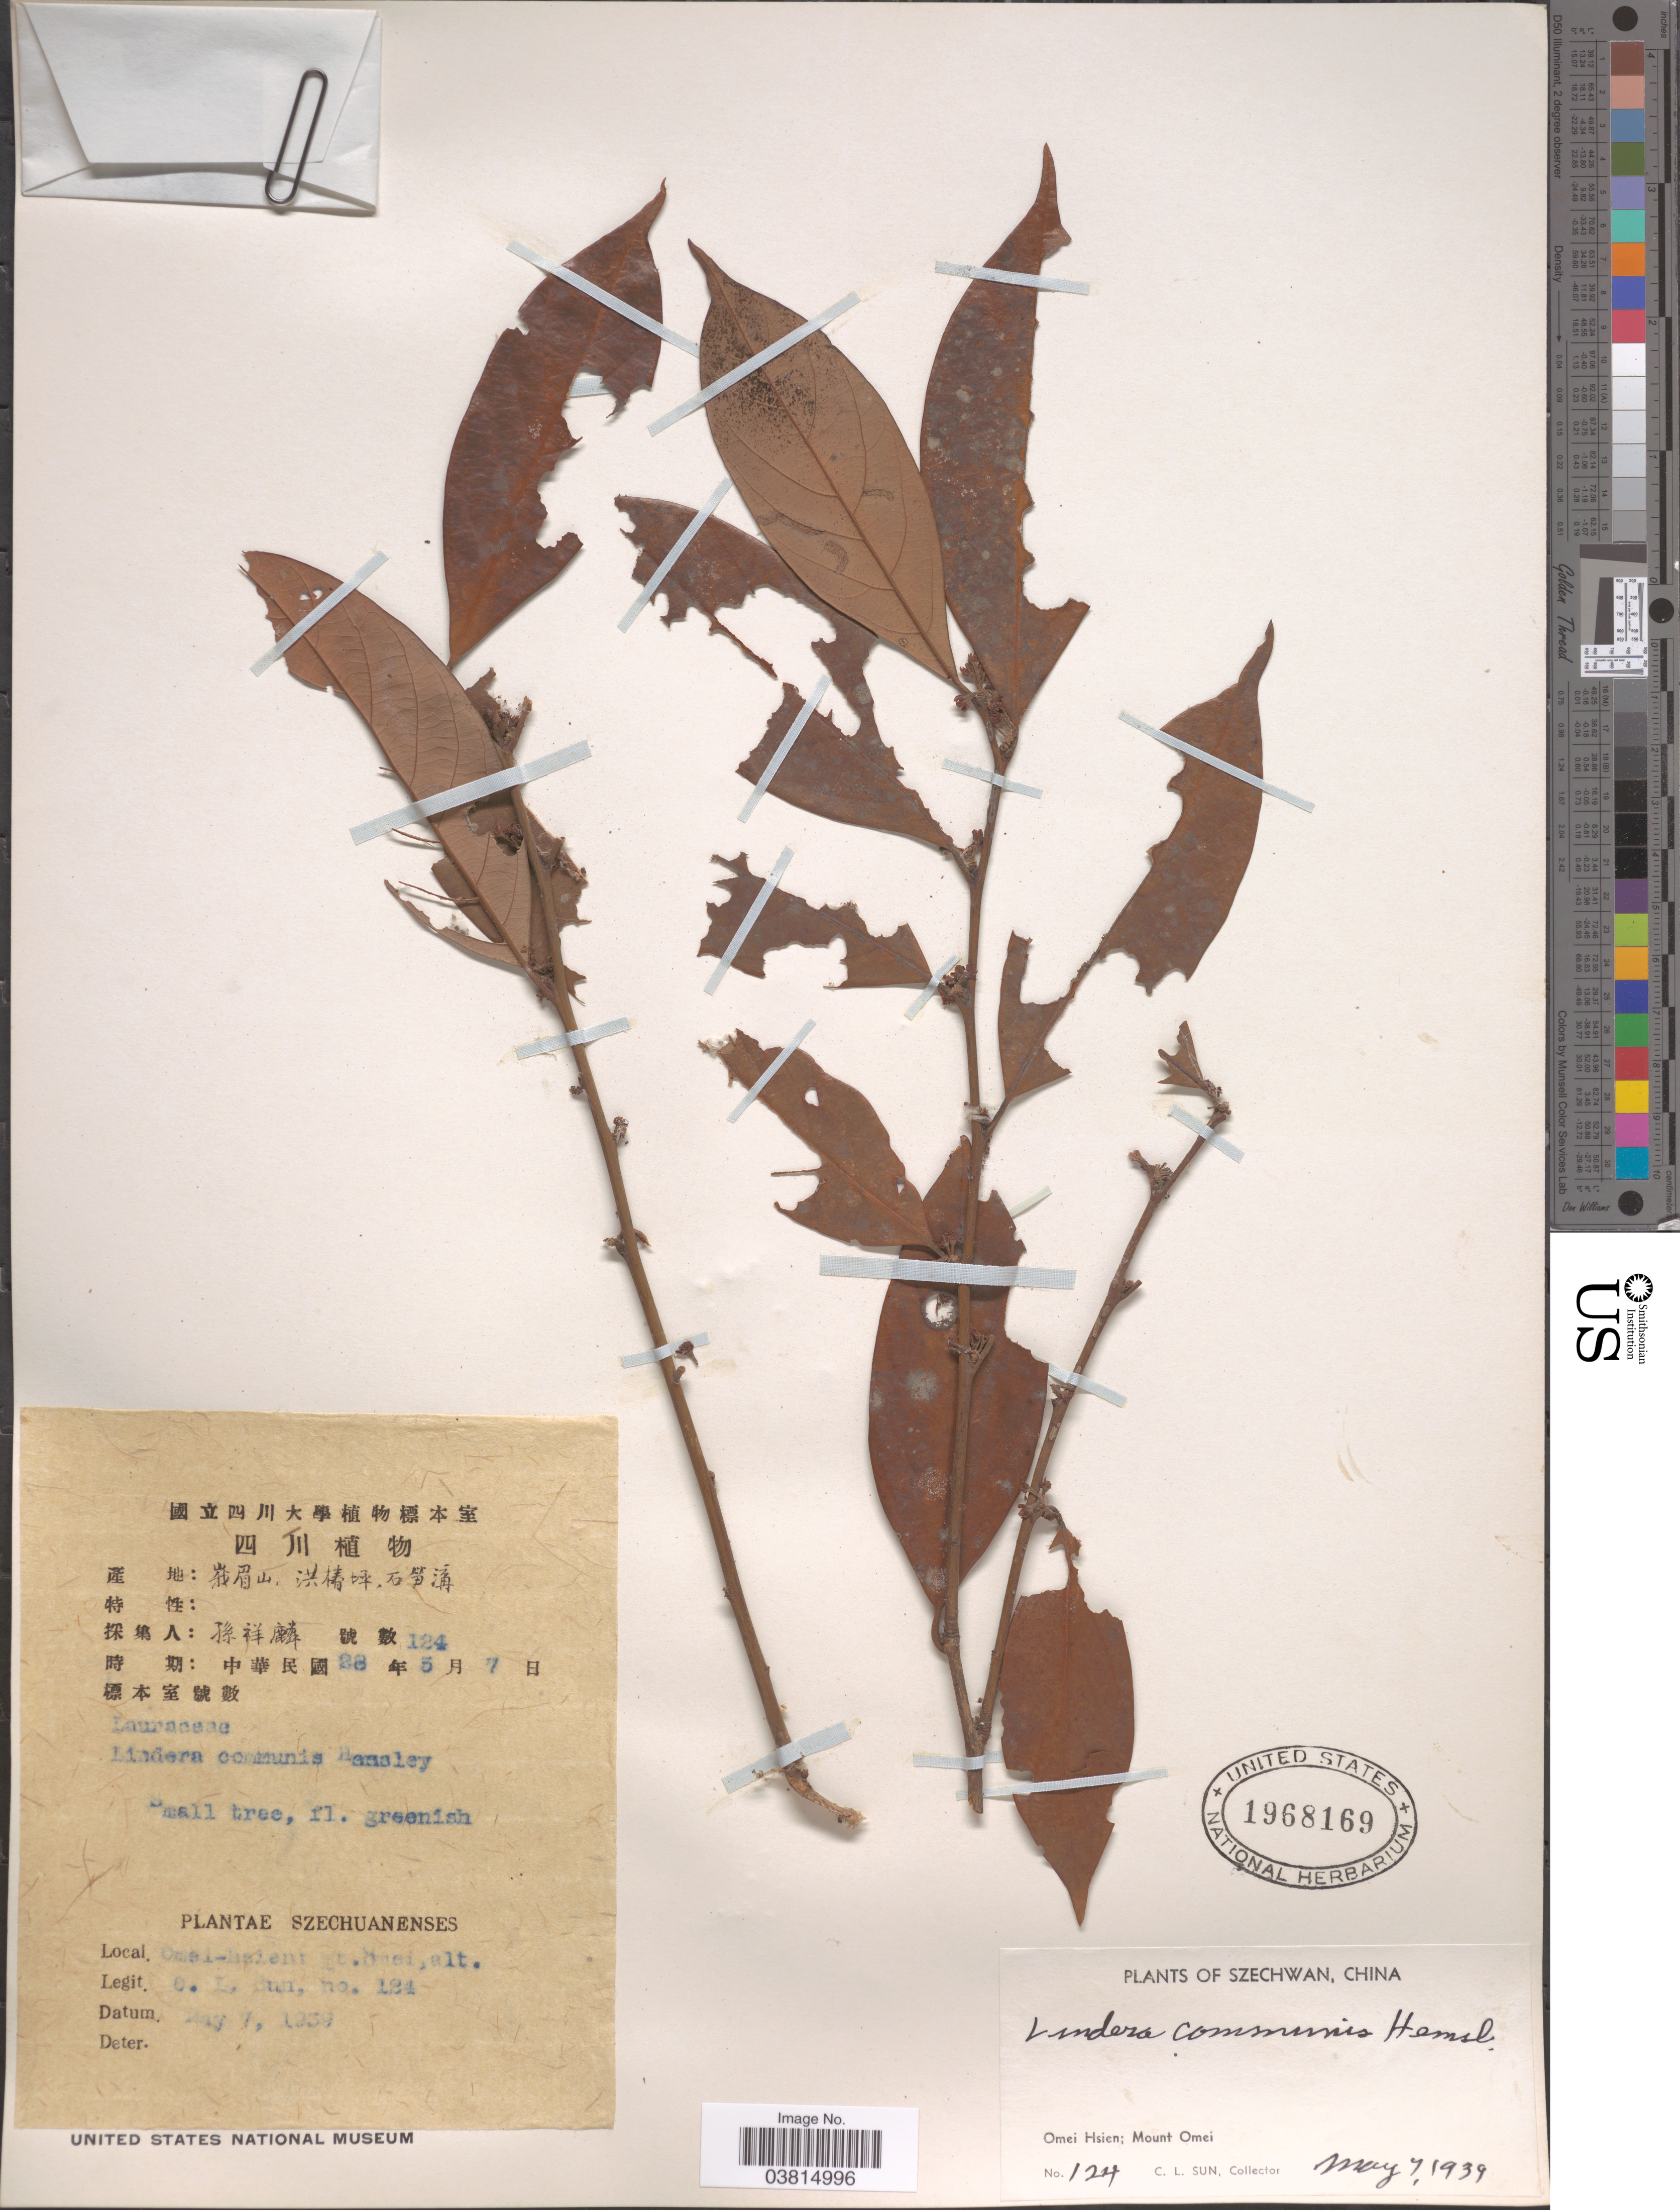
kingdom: Plantae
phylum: Tracheophyta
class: Magnoliopsida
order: Laurales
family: Lauraceae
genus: Lindera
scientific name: Lindera communis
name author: Hemsl.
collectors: C. Sun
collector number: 124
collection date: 1939-05-07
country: China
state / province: Sichuan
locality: Szechwan. Omei Hsien: Mount Omei.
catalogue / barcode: US 1968169